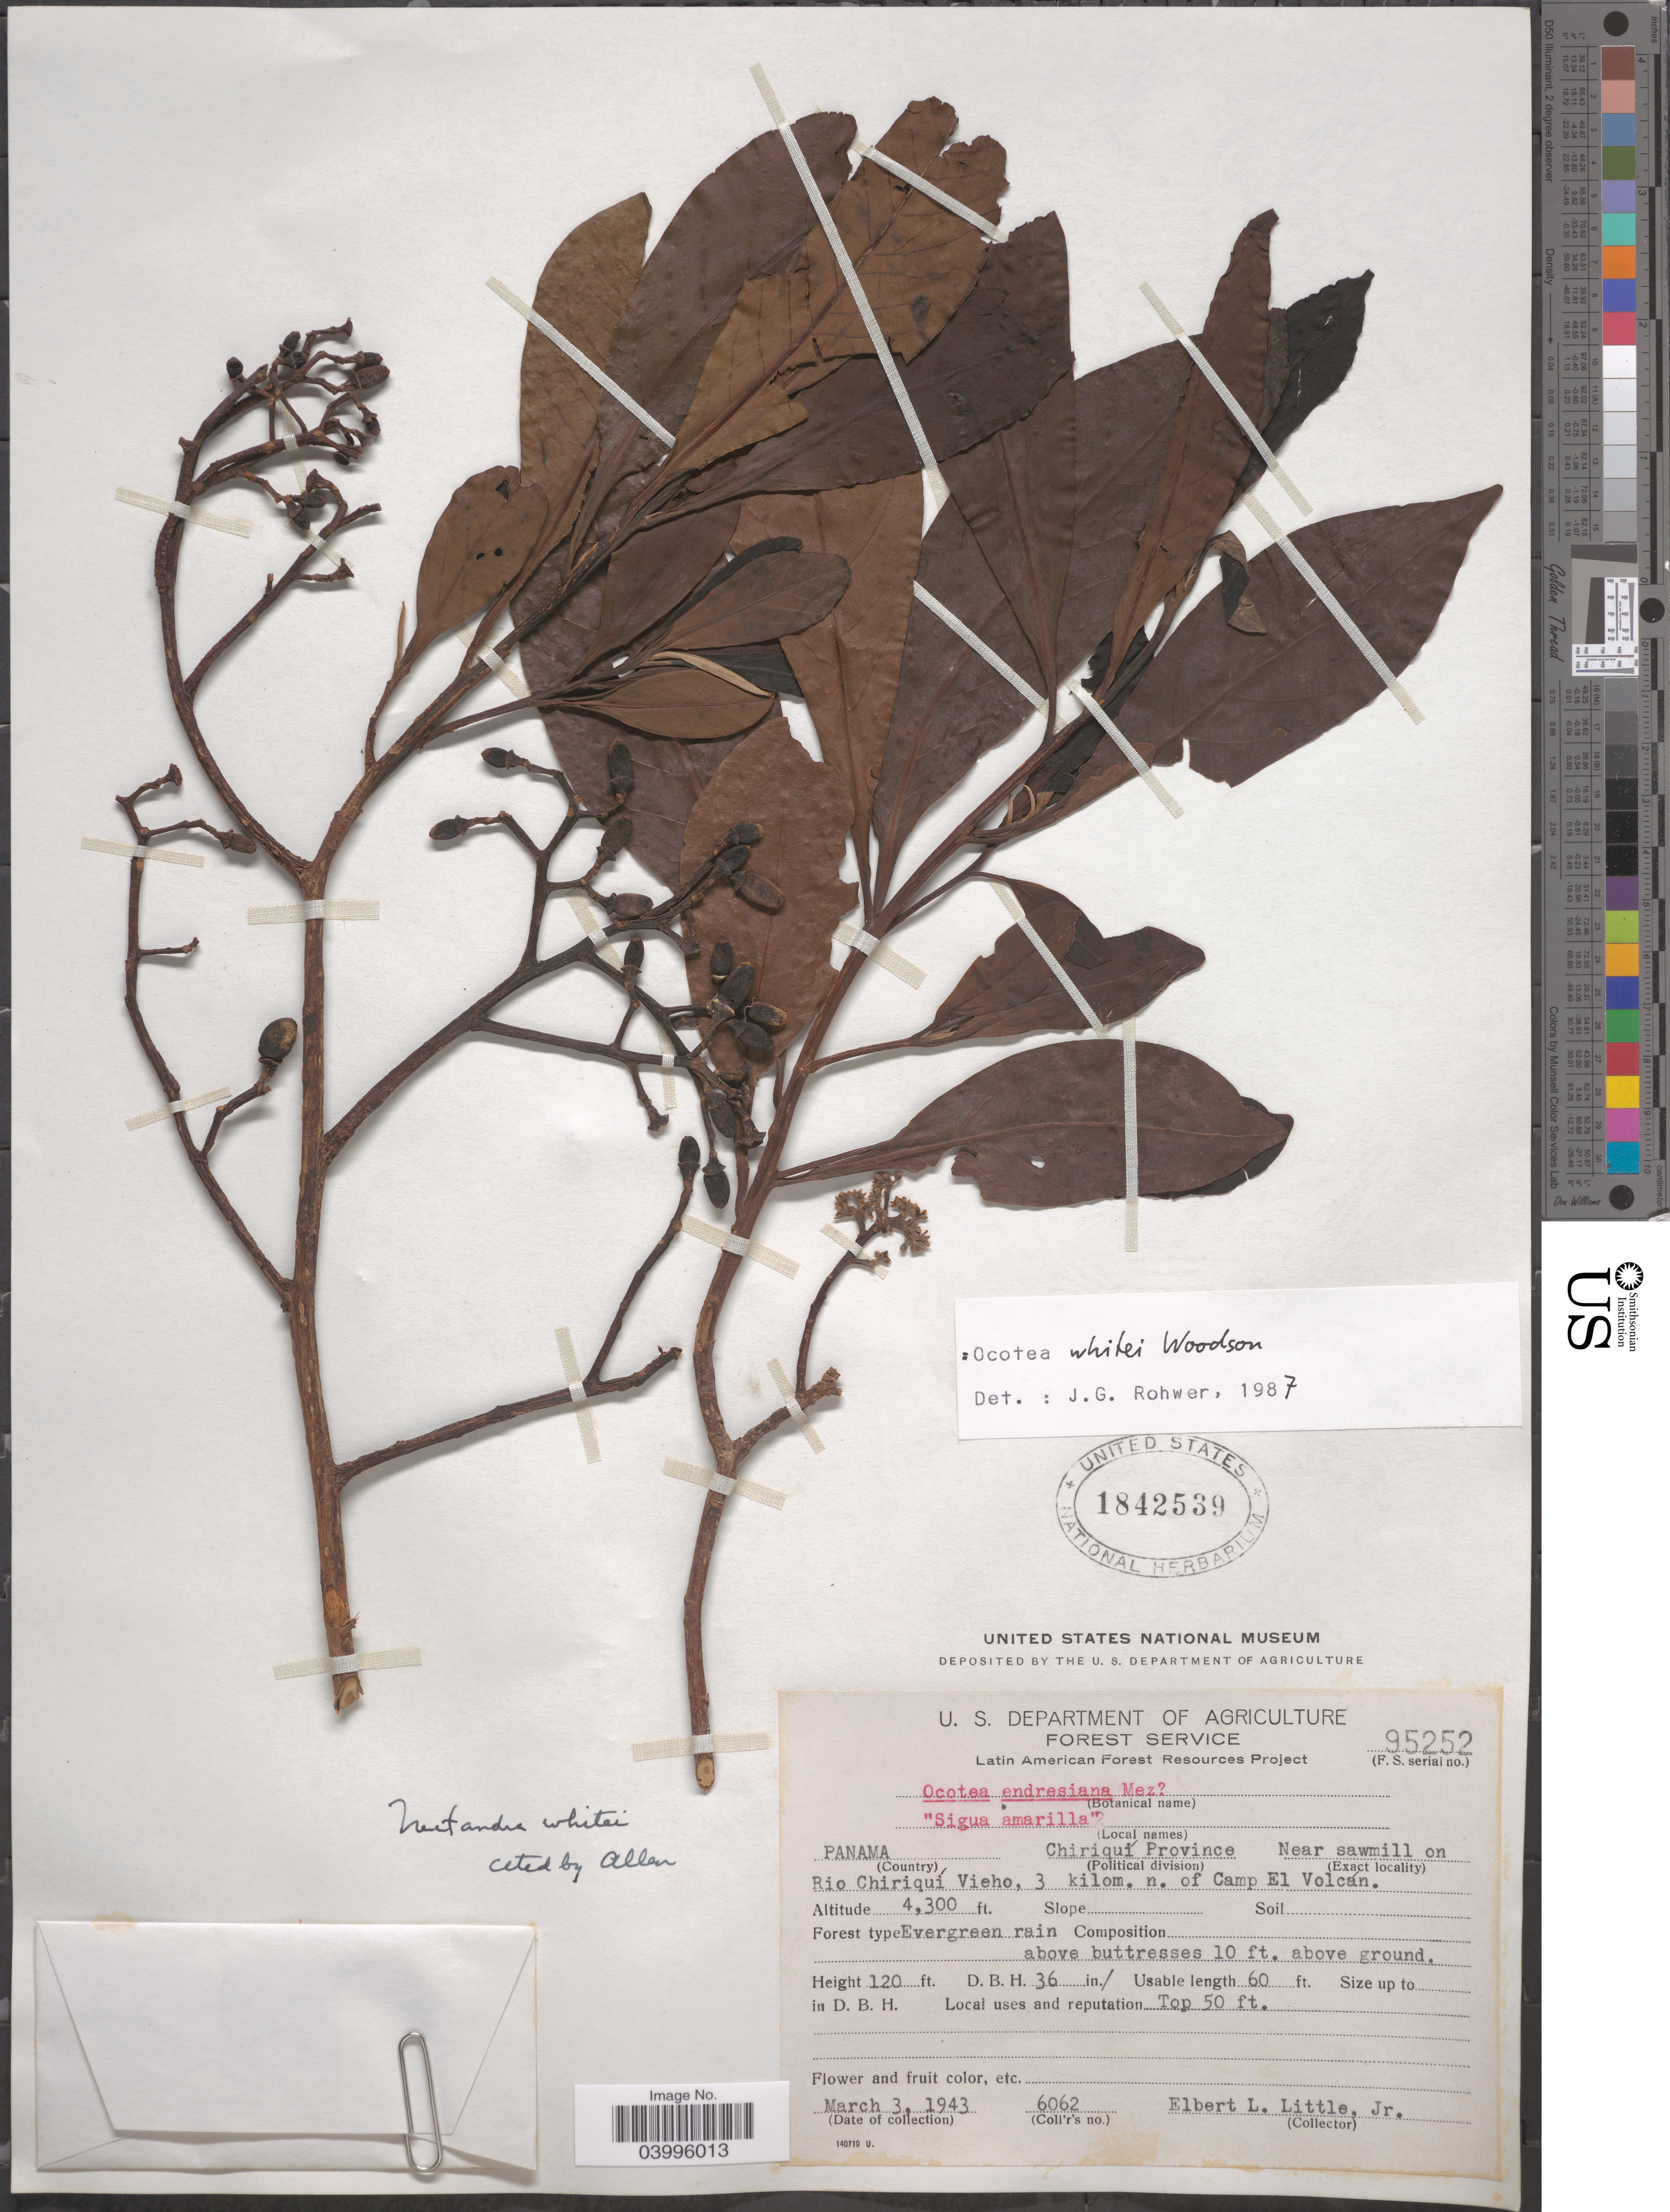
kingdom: Plantae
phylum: Tracheophyta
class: Magnoliopsida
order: Laurales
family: Lauraceae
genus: Ocotea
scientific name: Ocotea whitei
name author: Woodson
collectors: E. L. Little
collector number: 6062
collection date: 1943-03-03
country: Panama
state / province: Chiriqui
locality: Near sawmill on Rio Chiriquí Vieho, 3 kilom. n. of Camp El Volcán.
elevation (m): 1311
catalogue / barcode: US 1842539